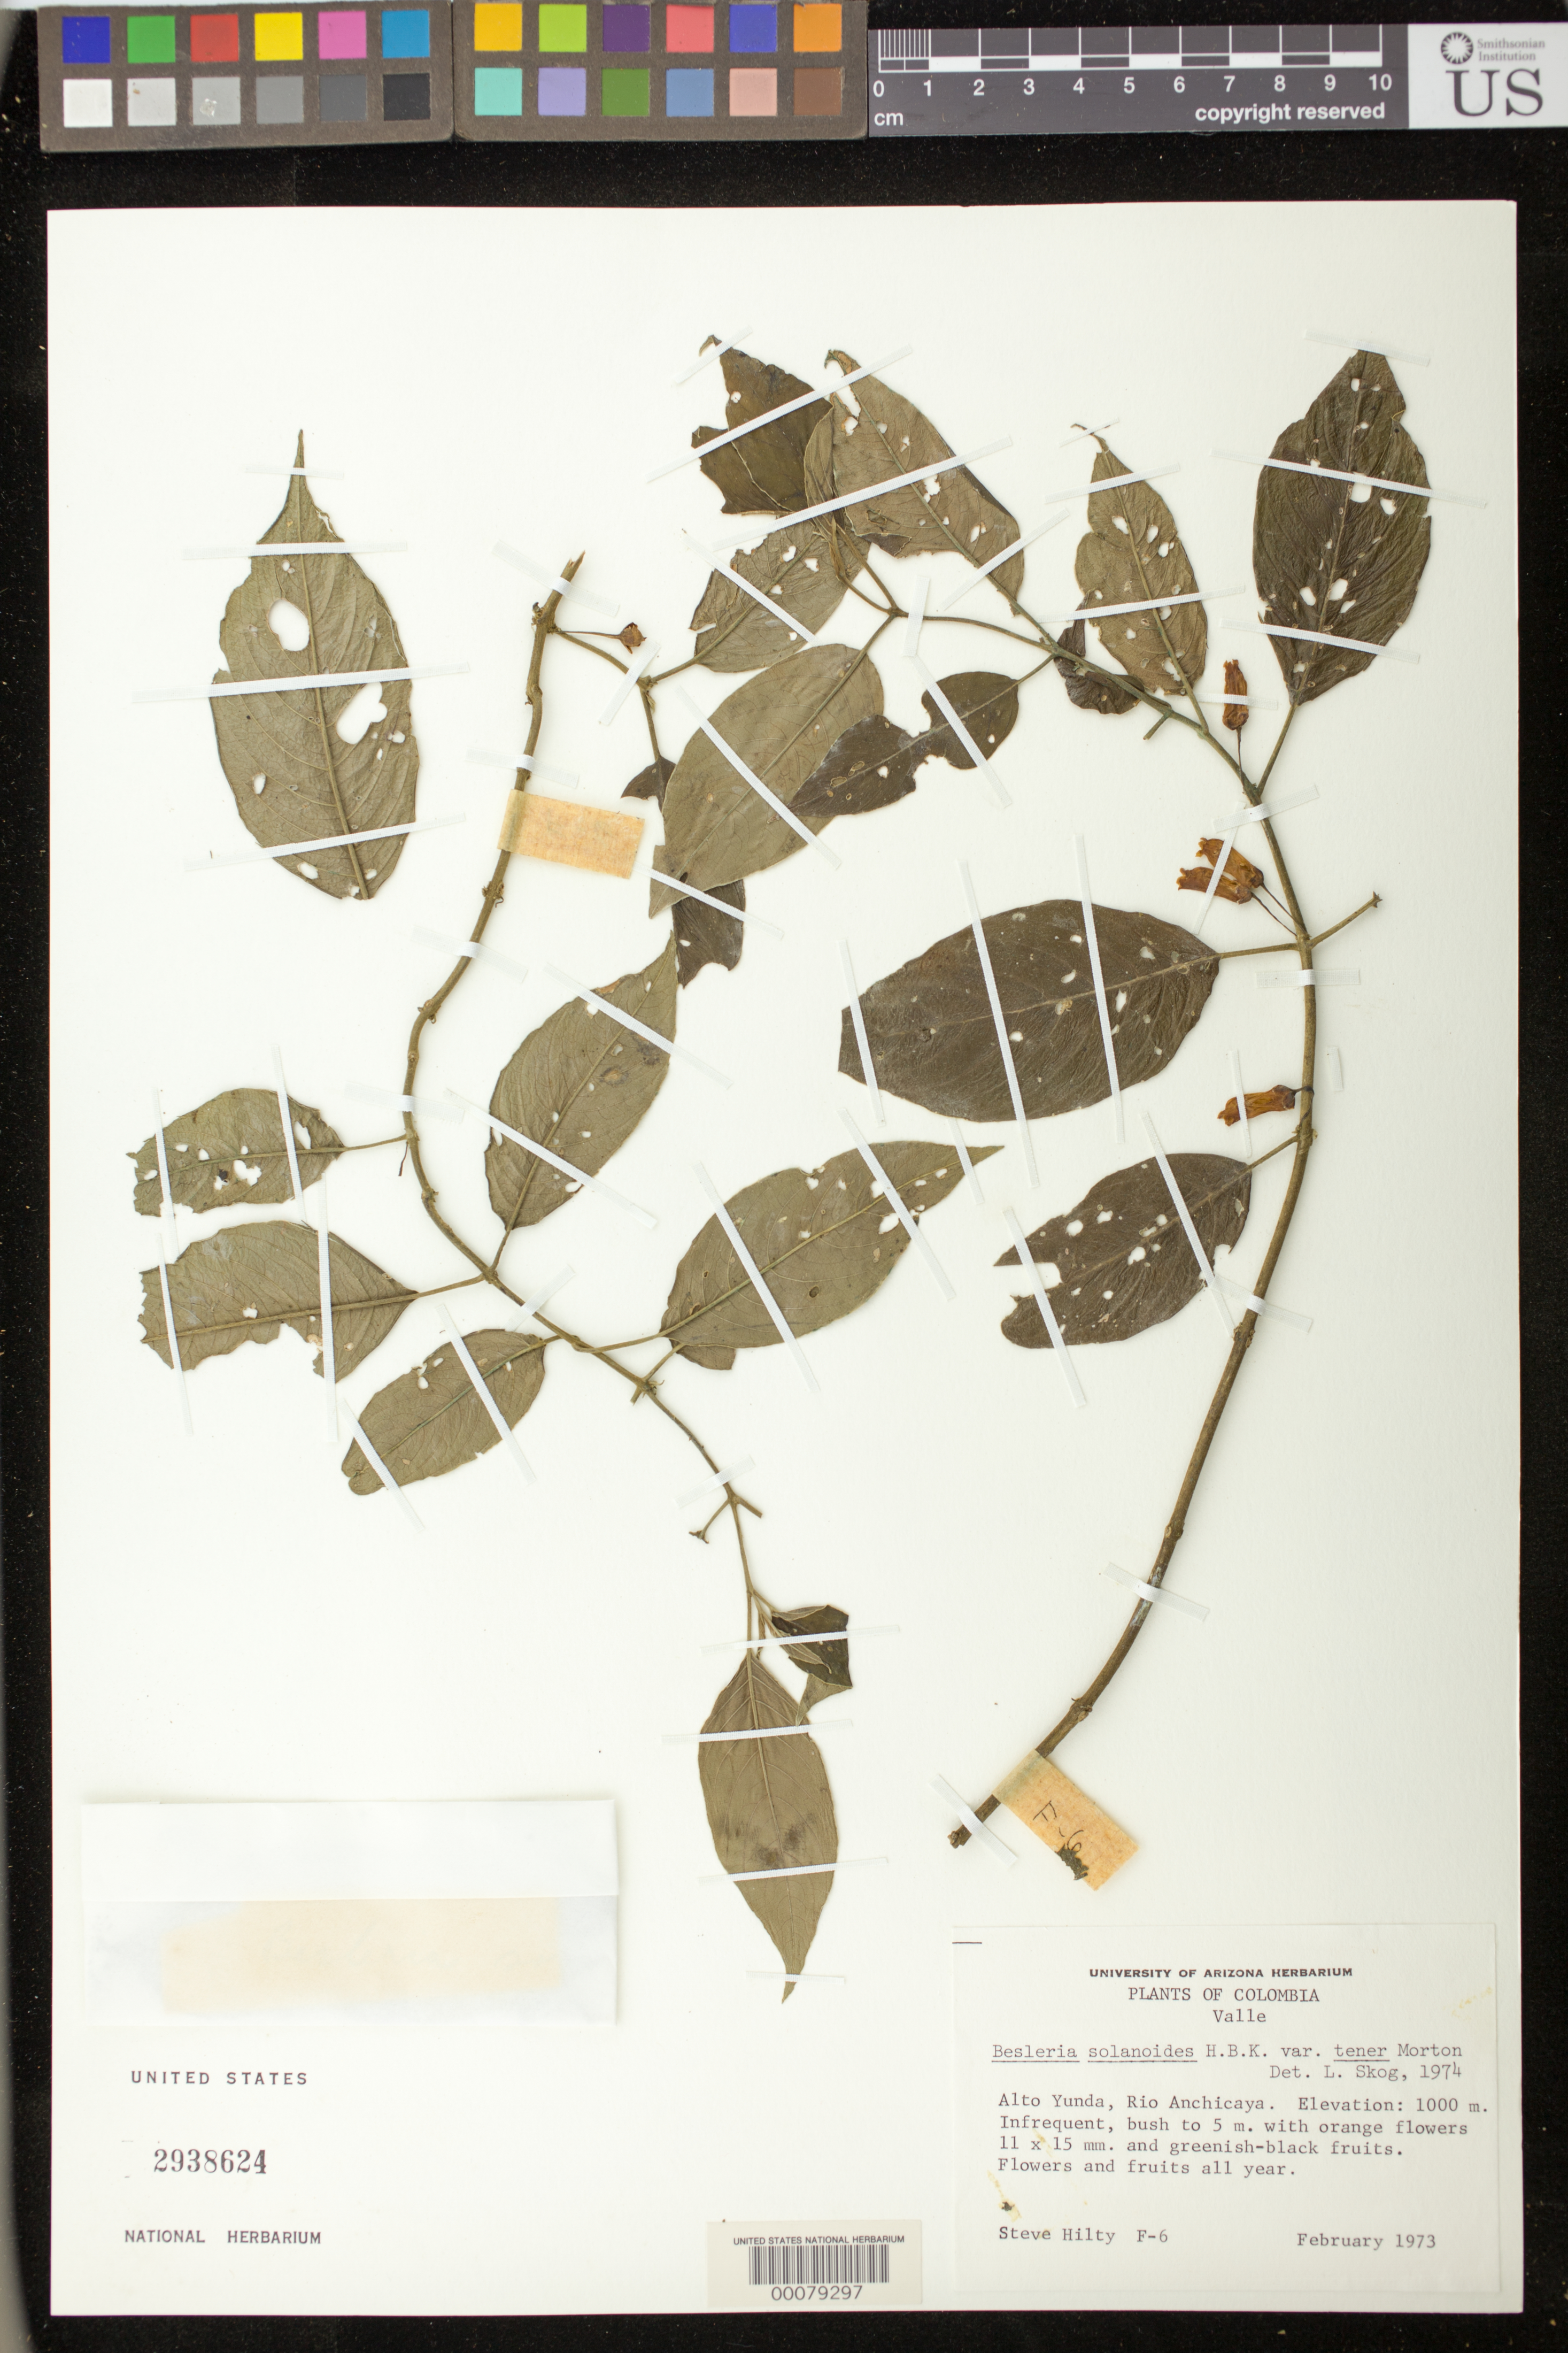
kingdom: Plantae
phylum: Tracheophyta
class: Magnoliopsida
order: Lamiales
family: Gesneriaceae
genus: Besleria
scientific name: Besleria solanoides var. solanoides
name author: Kunth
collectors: S. Hilty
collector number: F- 6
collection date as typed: Feb 1973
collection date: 1973-02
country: Colombia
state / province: Valle del Cauca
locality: Alto Yunda, Rio Anchicaya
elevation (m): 1000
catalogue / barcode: US 2938624